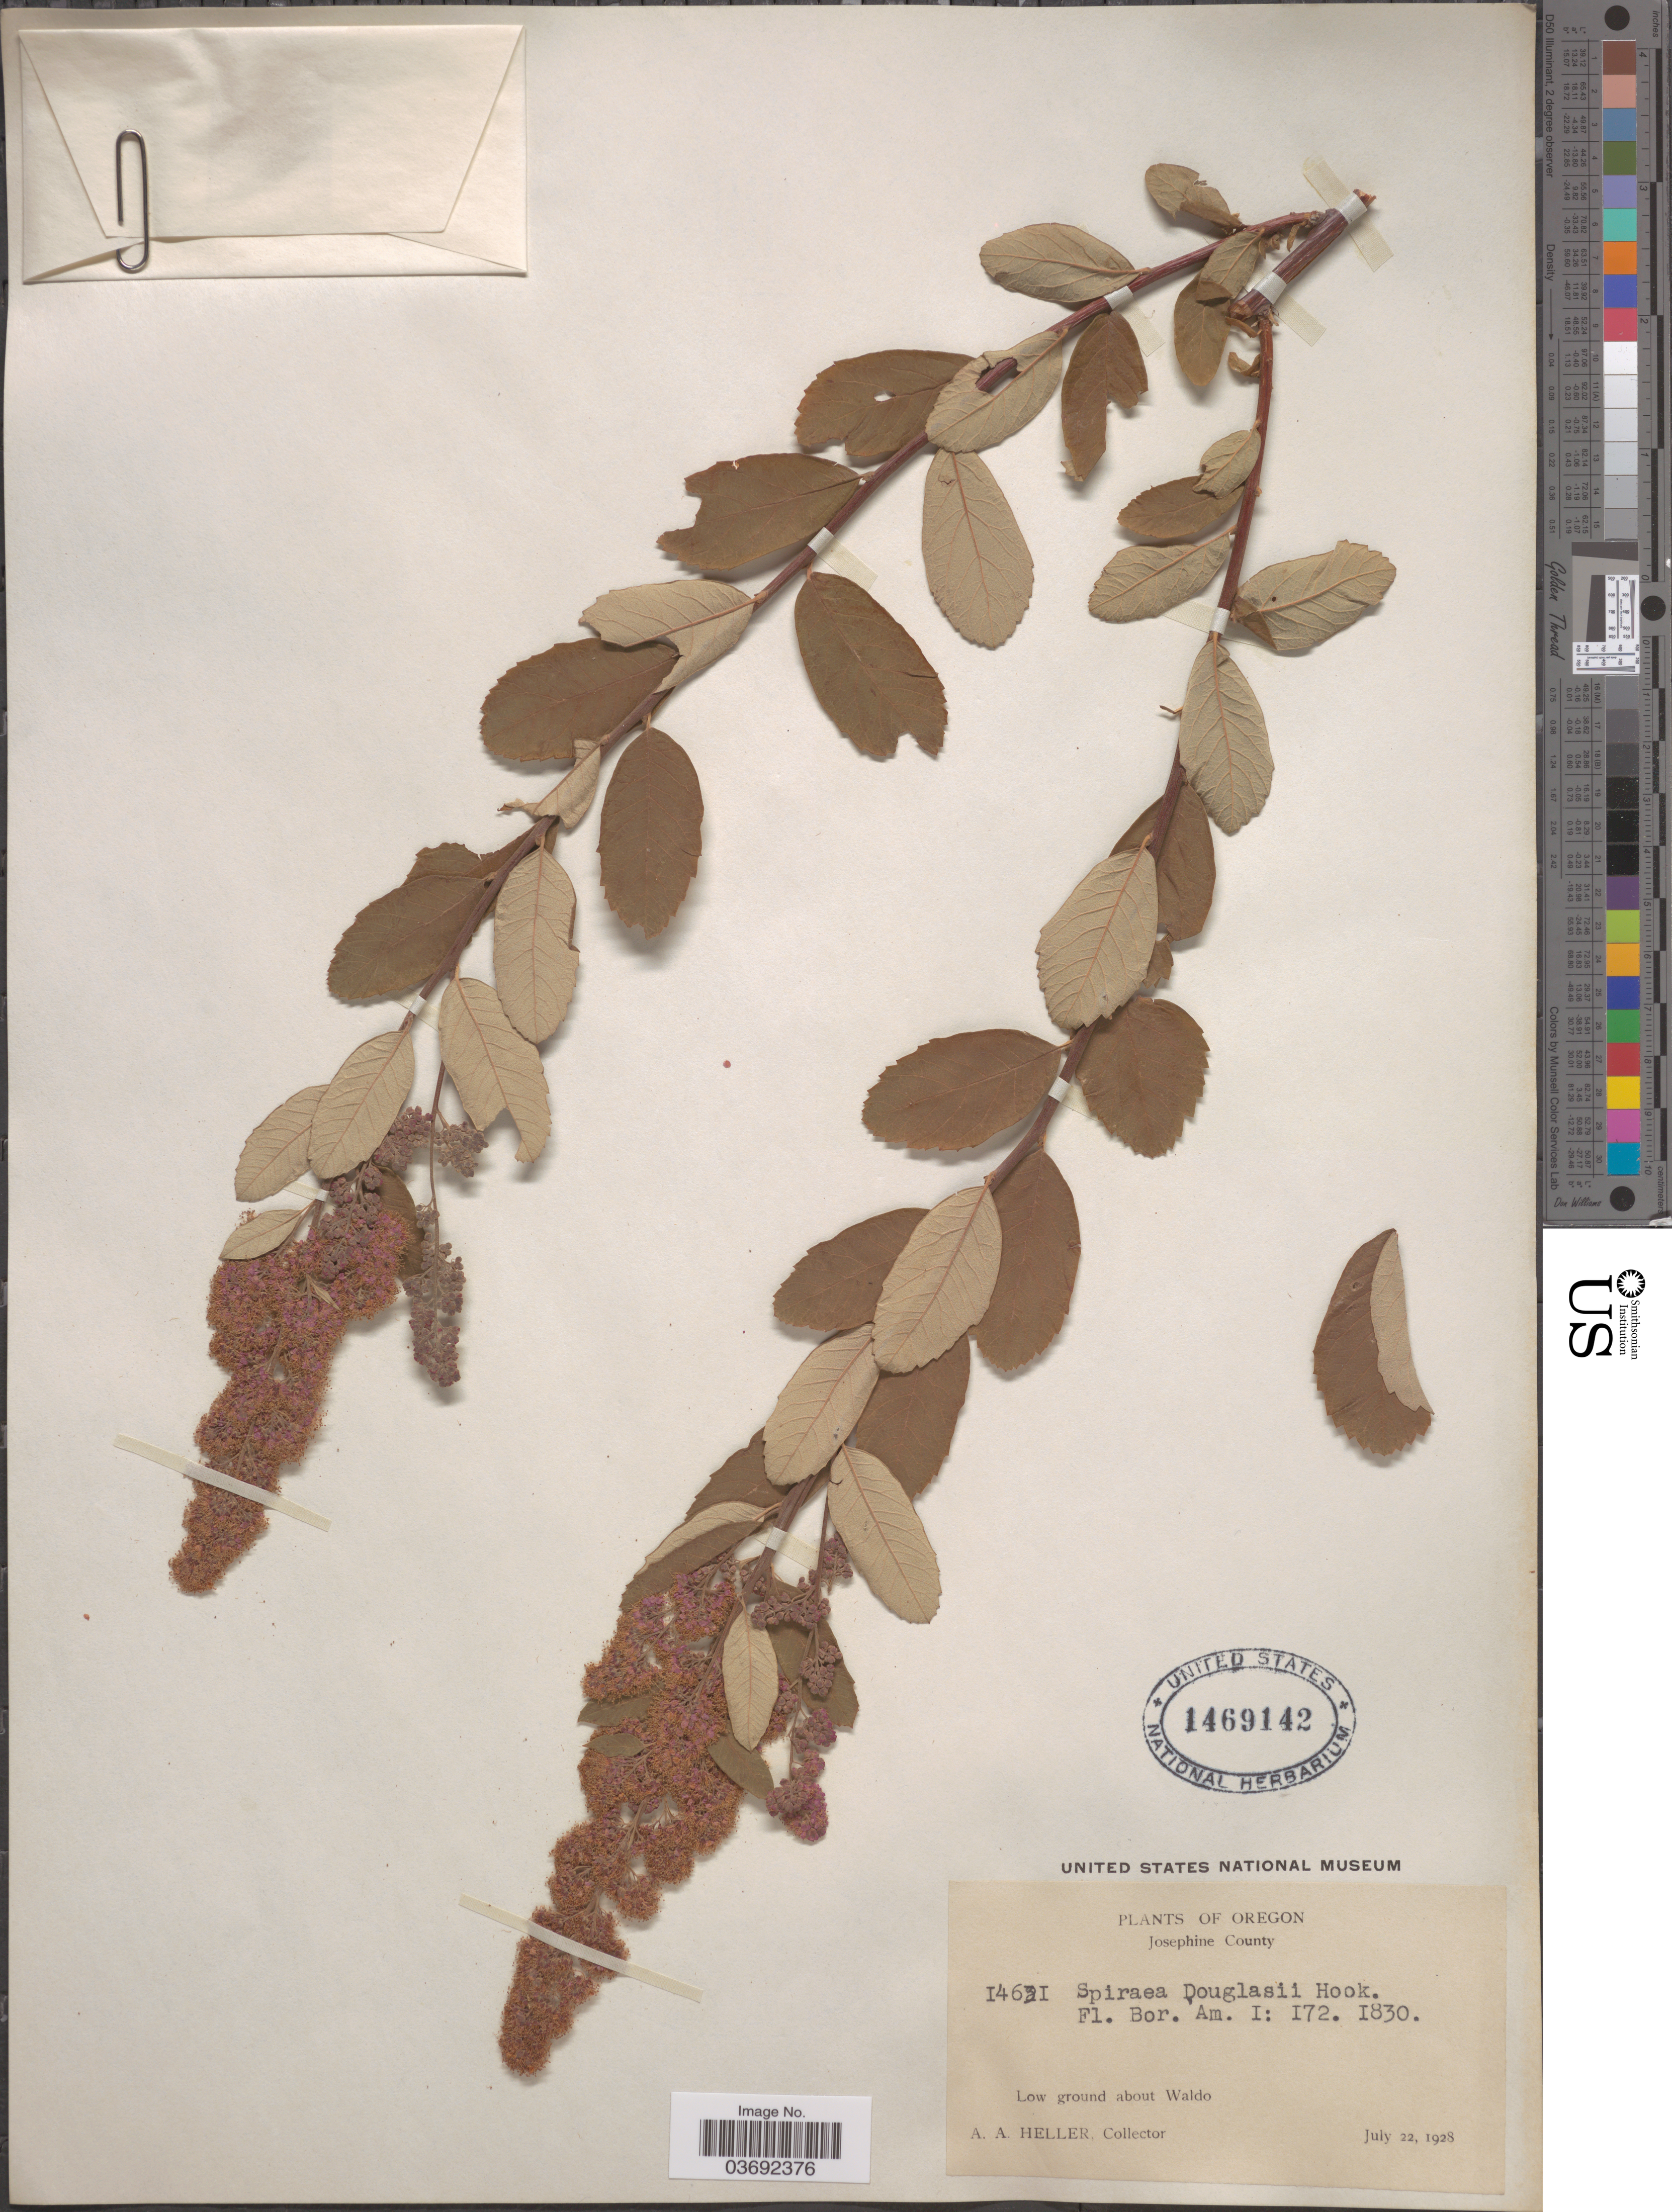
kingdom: Plantae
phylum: Tracheophyta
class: Magnoliopsida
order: Rosales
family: Rosaceae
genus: Spiraea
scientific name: Spiraea douglasii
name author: Hook.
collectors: A. A. Heller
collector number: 14621*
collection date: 1928-07-22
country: United States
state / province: Oregon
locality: Josephine County. Low ground about Waldo.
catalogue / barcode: US 1469142